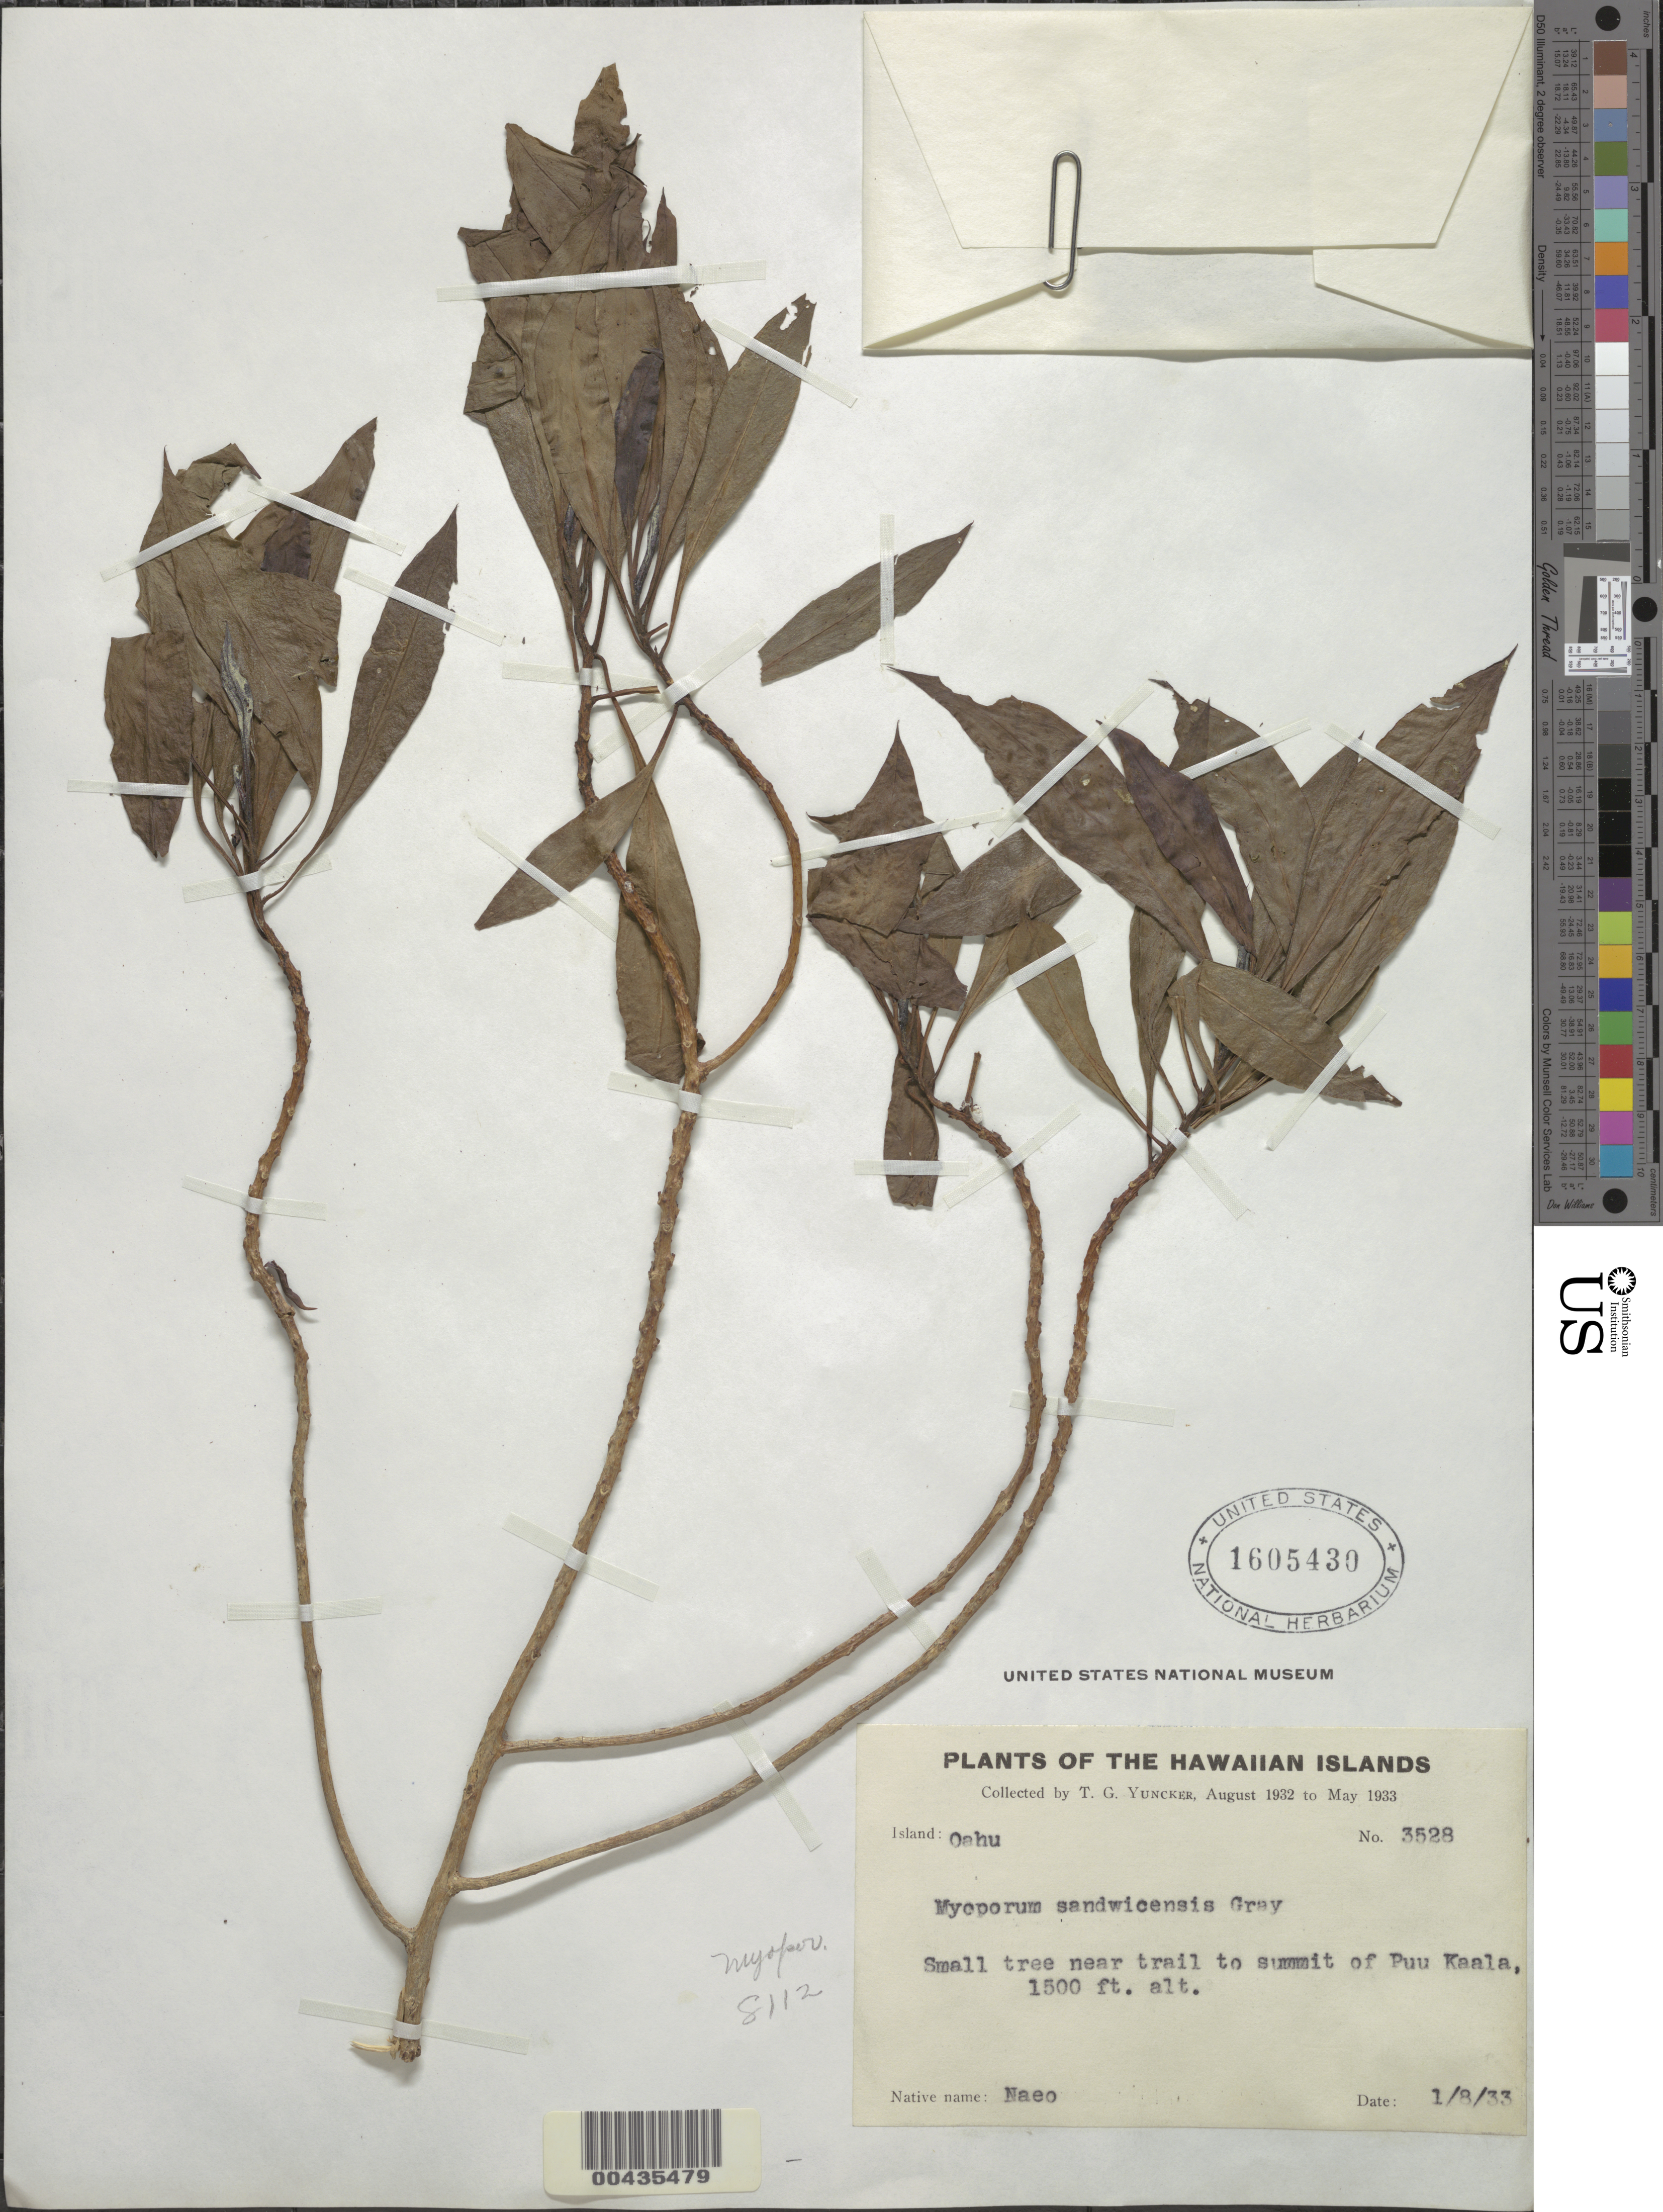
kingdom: Plantae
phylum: Tracheophyta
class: Magnoliopsida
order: Lamiales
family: Scrophulariaceae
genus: Myoporum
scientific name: Myoporum sandwicense subsp. sandwicense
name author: A. Gray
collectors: T. G. Yuncker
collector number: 3528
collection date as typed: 8 Jan 1933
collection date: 1933-01-08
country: United States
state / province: Hawaii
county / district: Honolulu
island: Oahu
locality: Near trail to summit of Puu Kaala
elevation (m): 457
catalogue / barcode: US 1605430